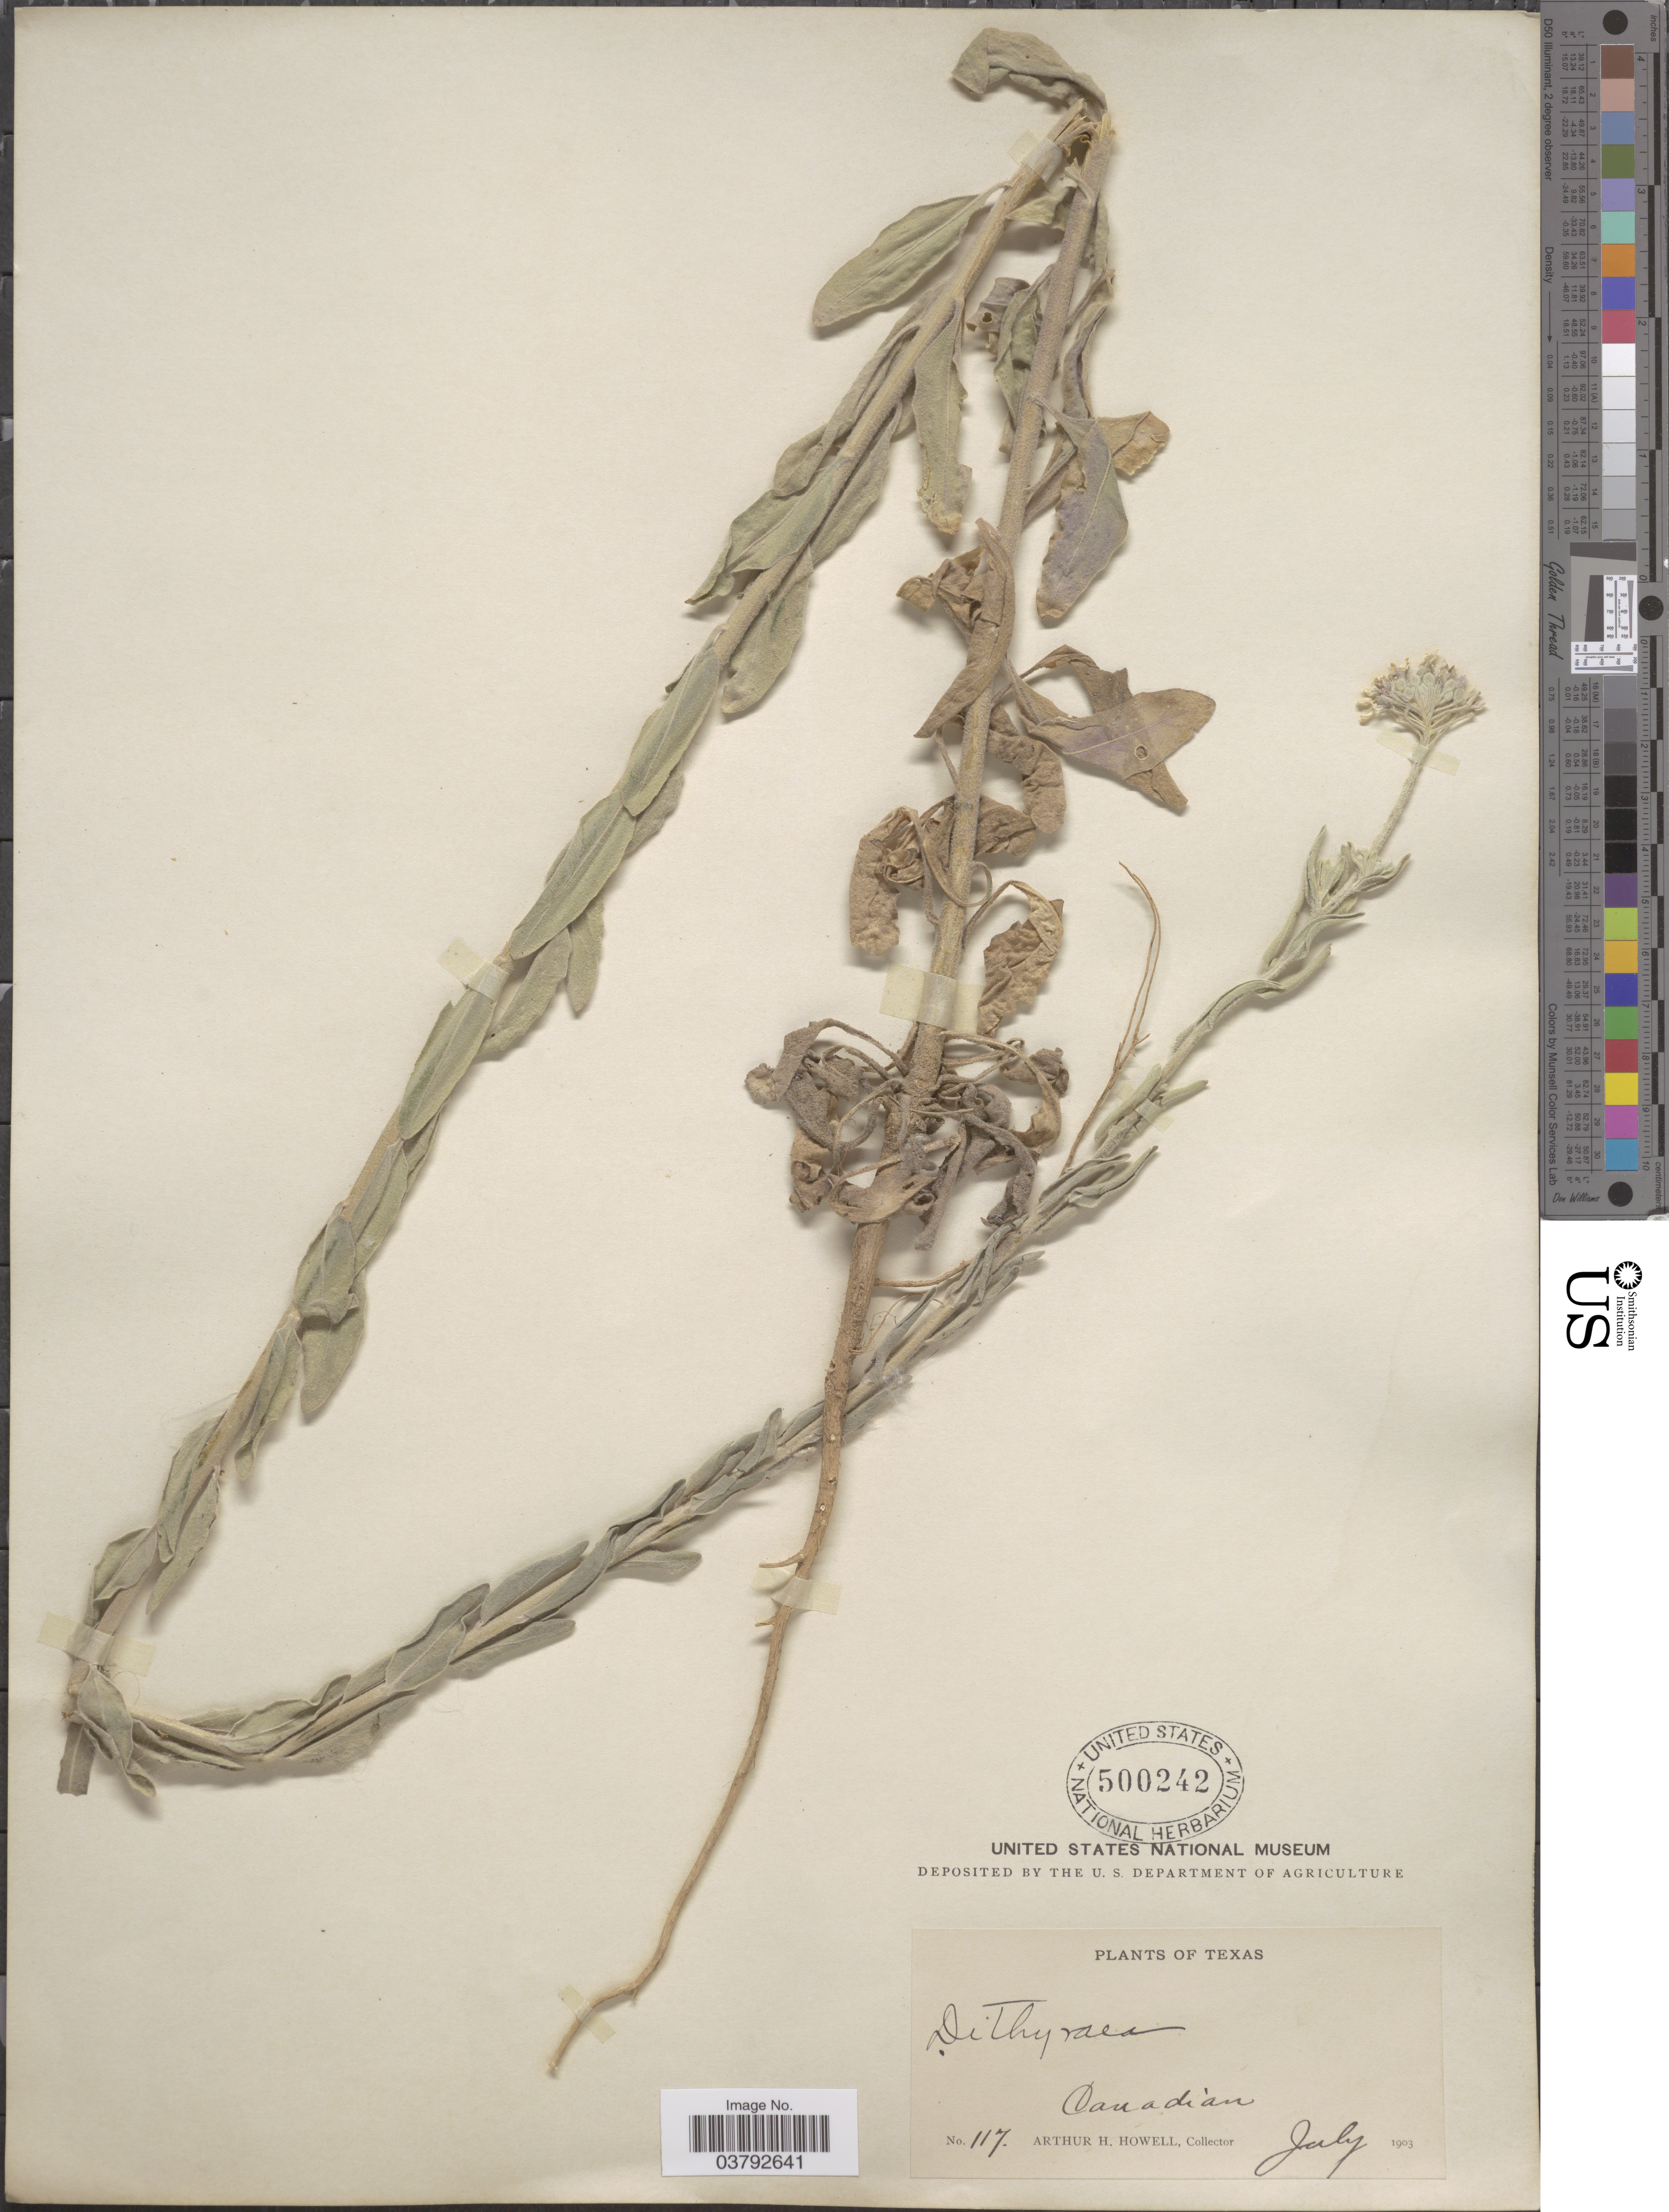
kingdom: Plantae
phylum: Tracheophyta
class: Magnoliopsida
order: Brassicales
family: Brassicaceae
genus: Dithyrea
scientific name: Dithyrea wislizeni var. griffithsii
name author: (Wooton & Standl.) Payson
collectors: A. H. Howell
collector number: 117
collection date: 1903-07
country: United States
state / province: Texas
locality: Canadian.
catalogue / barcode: US 500242